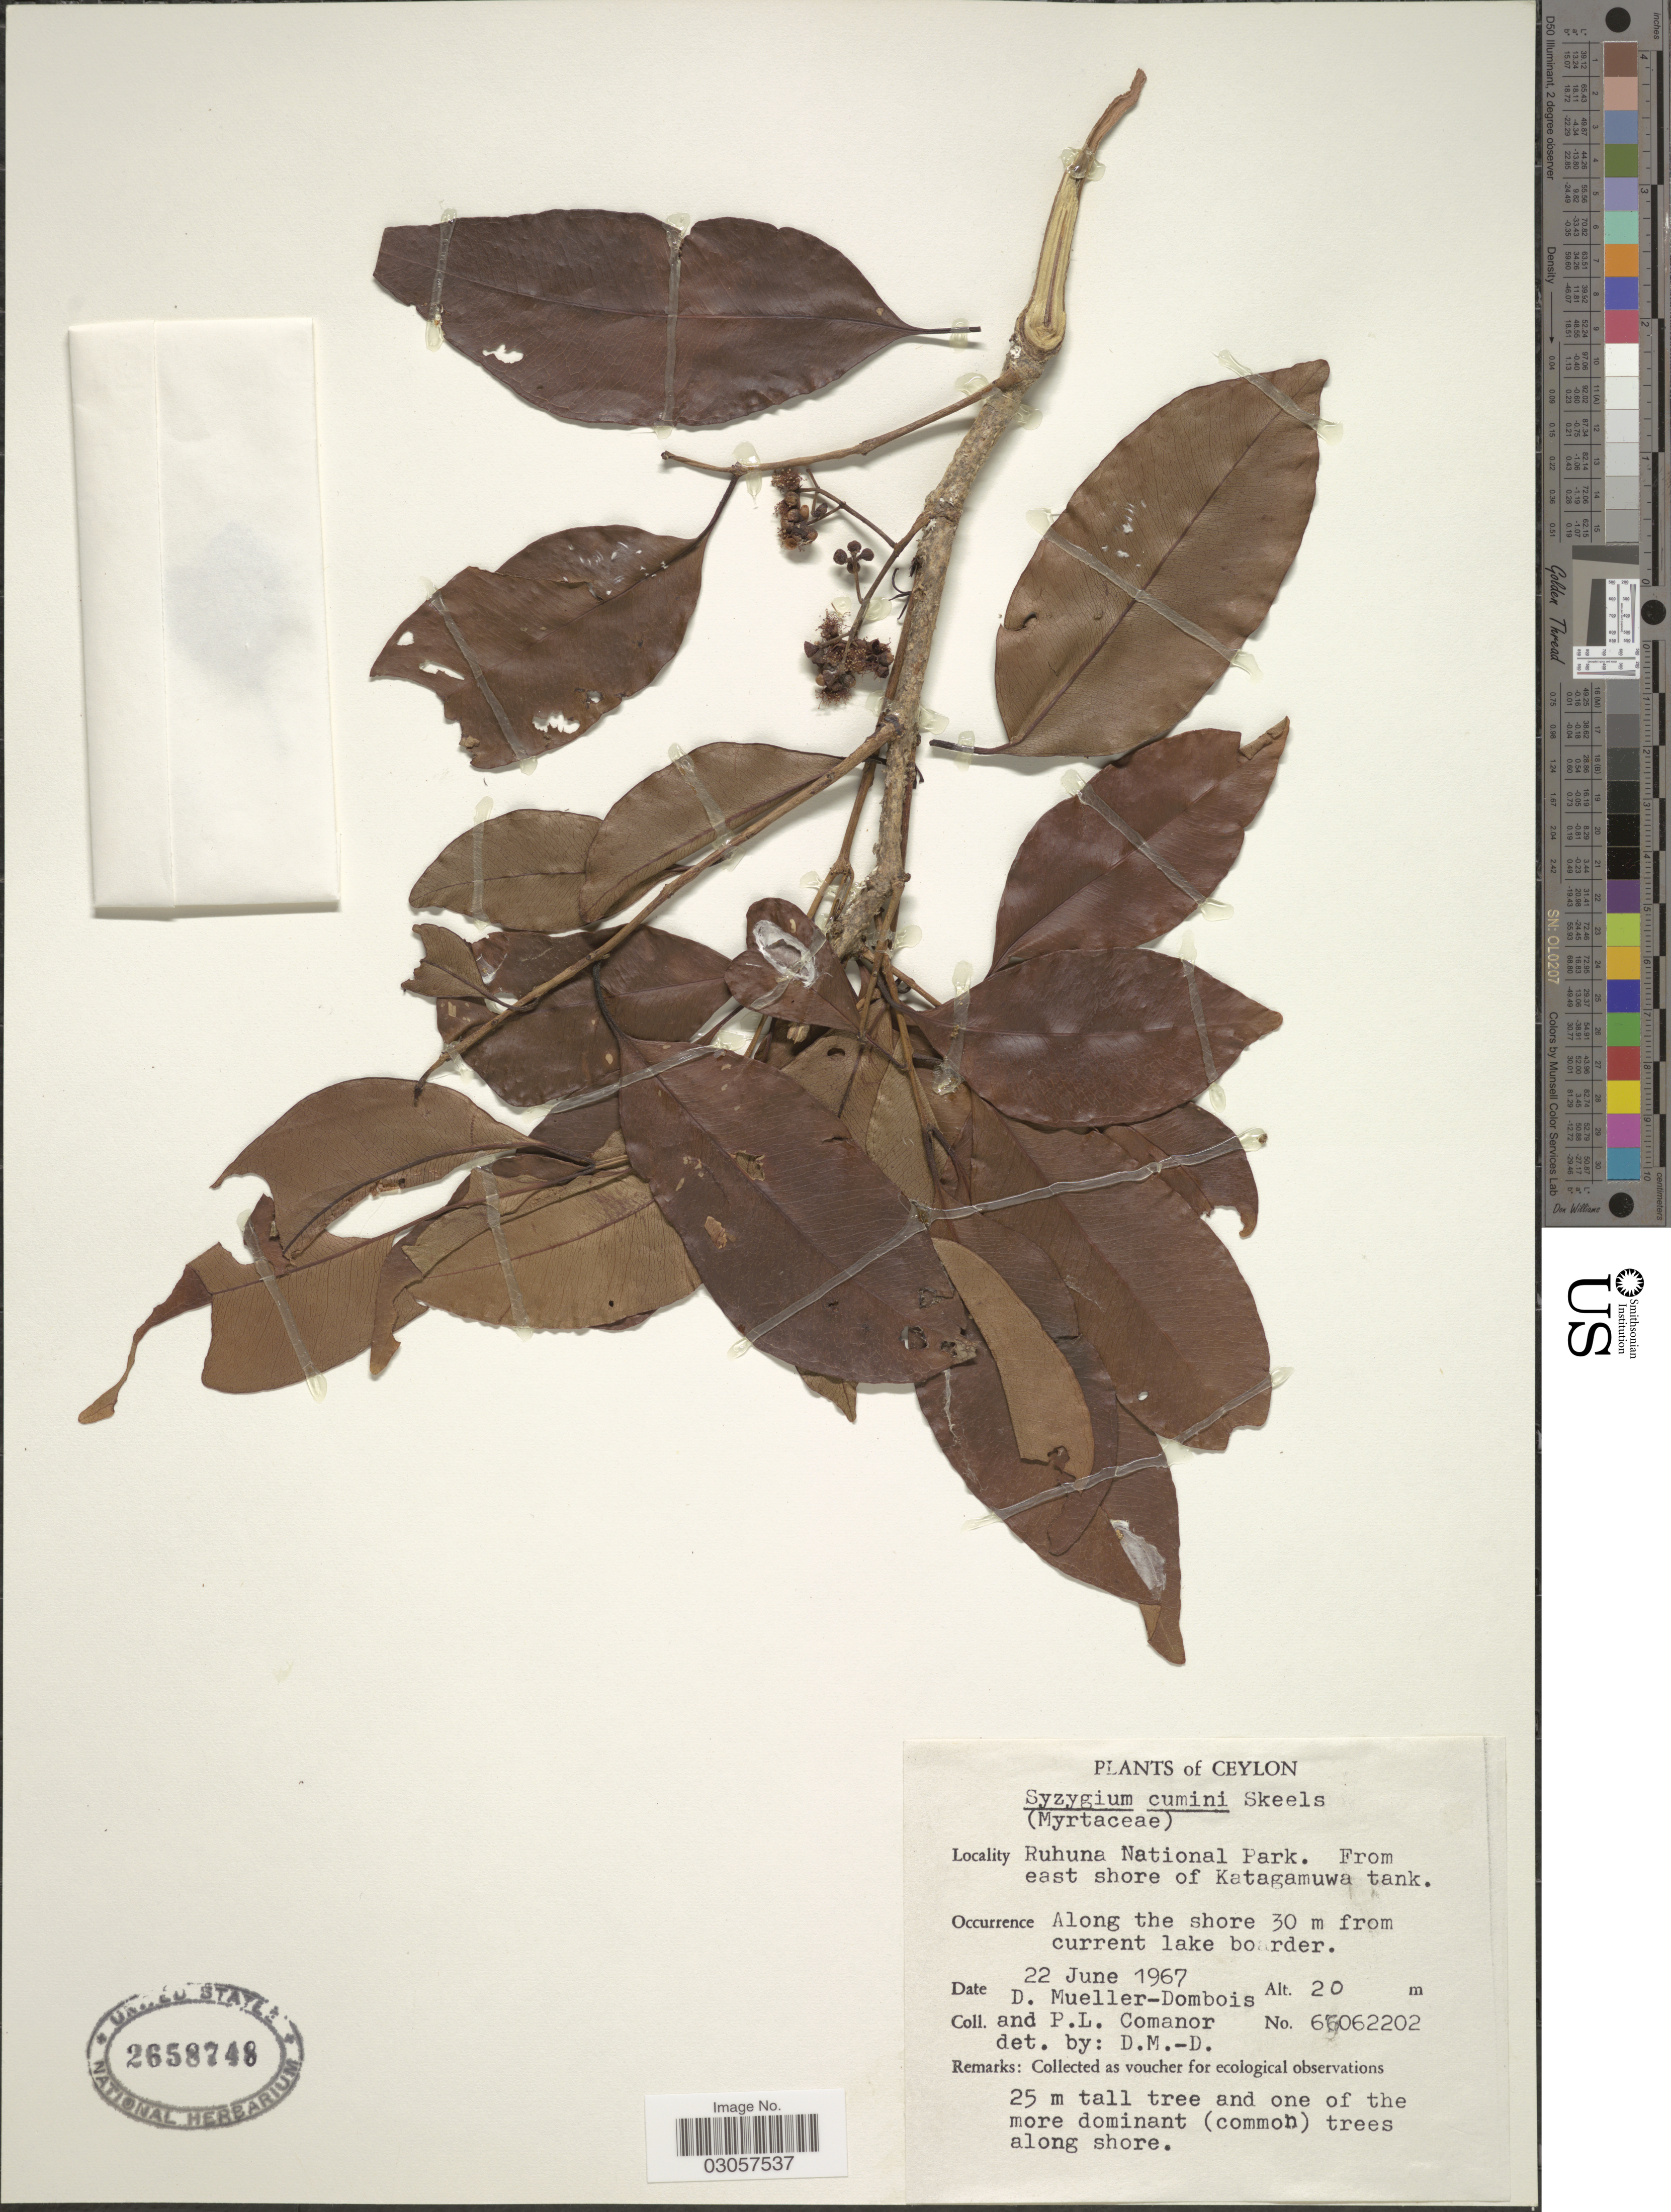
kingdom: Plantae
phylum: Tracheophyta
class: Magnoliopsida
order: Myrtales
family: Myrtaceae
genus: Syzygium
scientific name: Syzygium cumini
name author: (L.) Skeels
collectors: D. Mueller-Dombois & P. Comanor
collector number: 66062202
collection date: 1967-06-22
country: Sri Lanka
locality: Ceylon, Ruhuna National Park, From east shore of Katagamuwa tank, Along the shore 30 m from current lake border.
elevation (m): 20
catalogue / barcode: US 2658748